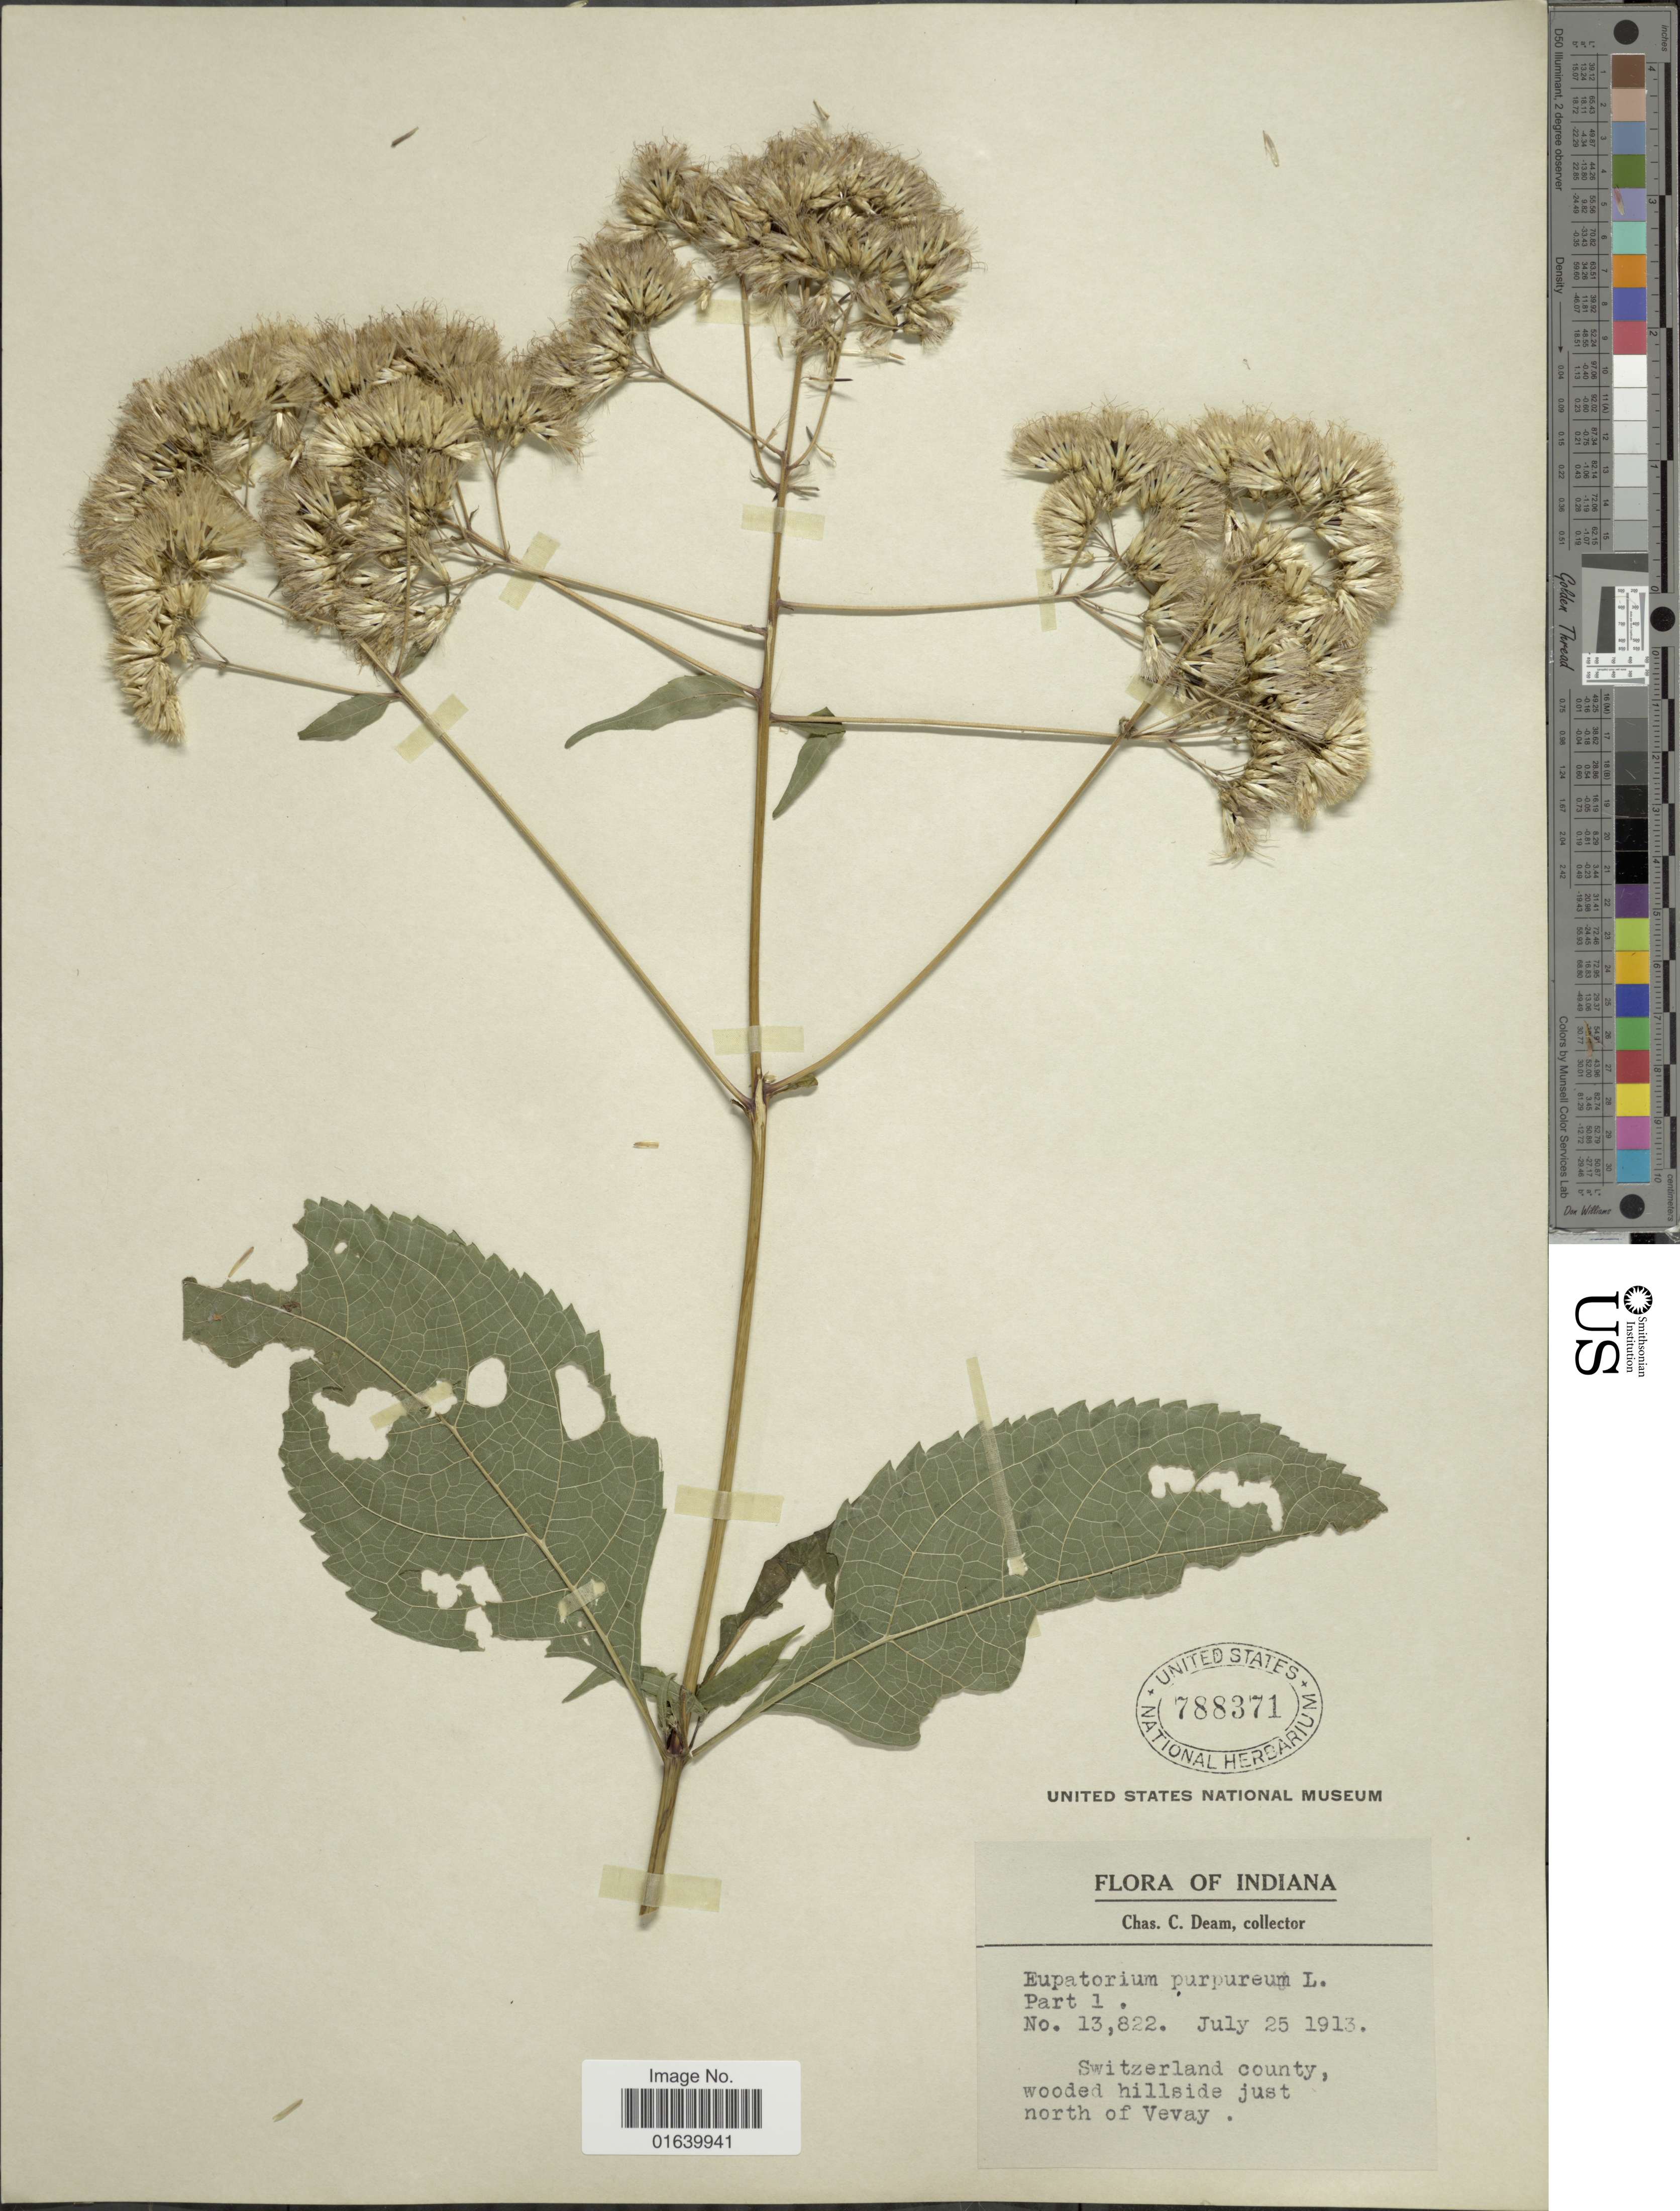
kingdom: Plantae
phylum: Tracheophyta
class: Magnoliopsida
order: Asterales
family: Asteraceae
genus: Eupatorium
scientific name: Eupatorium purpureum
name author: (L.) E.E. Lamont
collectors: C. C. Deam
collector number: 13822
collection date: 1913-07-25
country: United States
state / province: Indiana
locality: Indiana, Switzerland County, wooded hillside just north of Vevay.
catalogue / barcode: US 788371